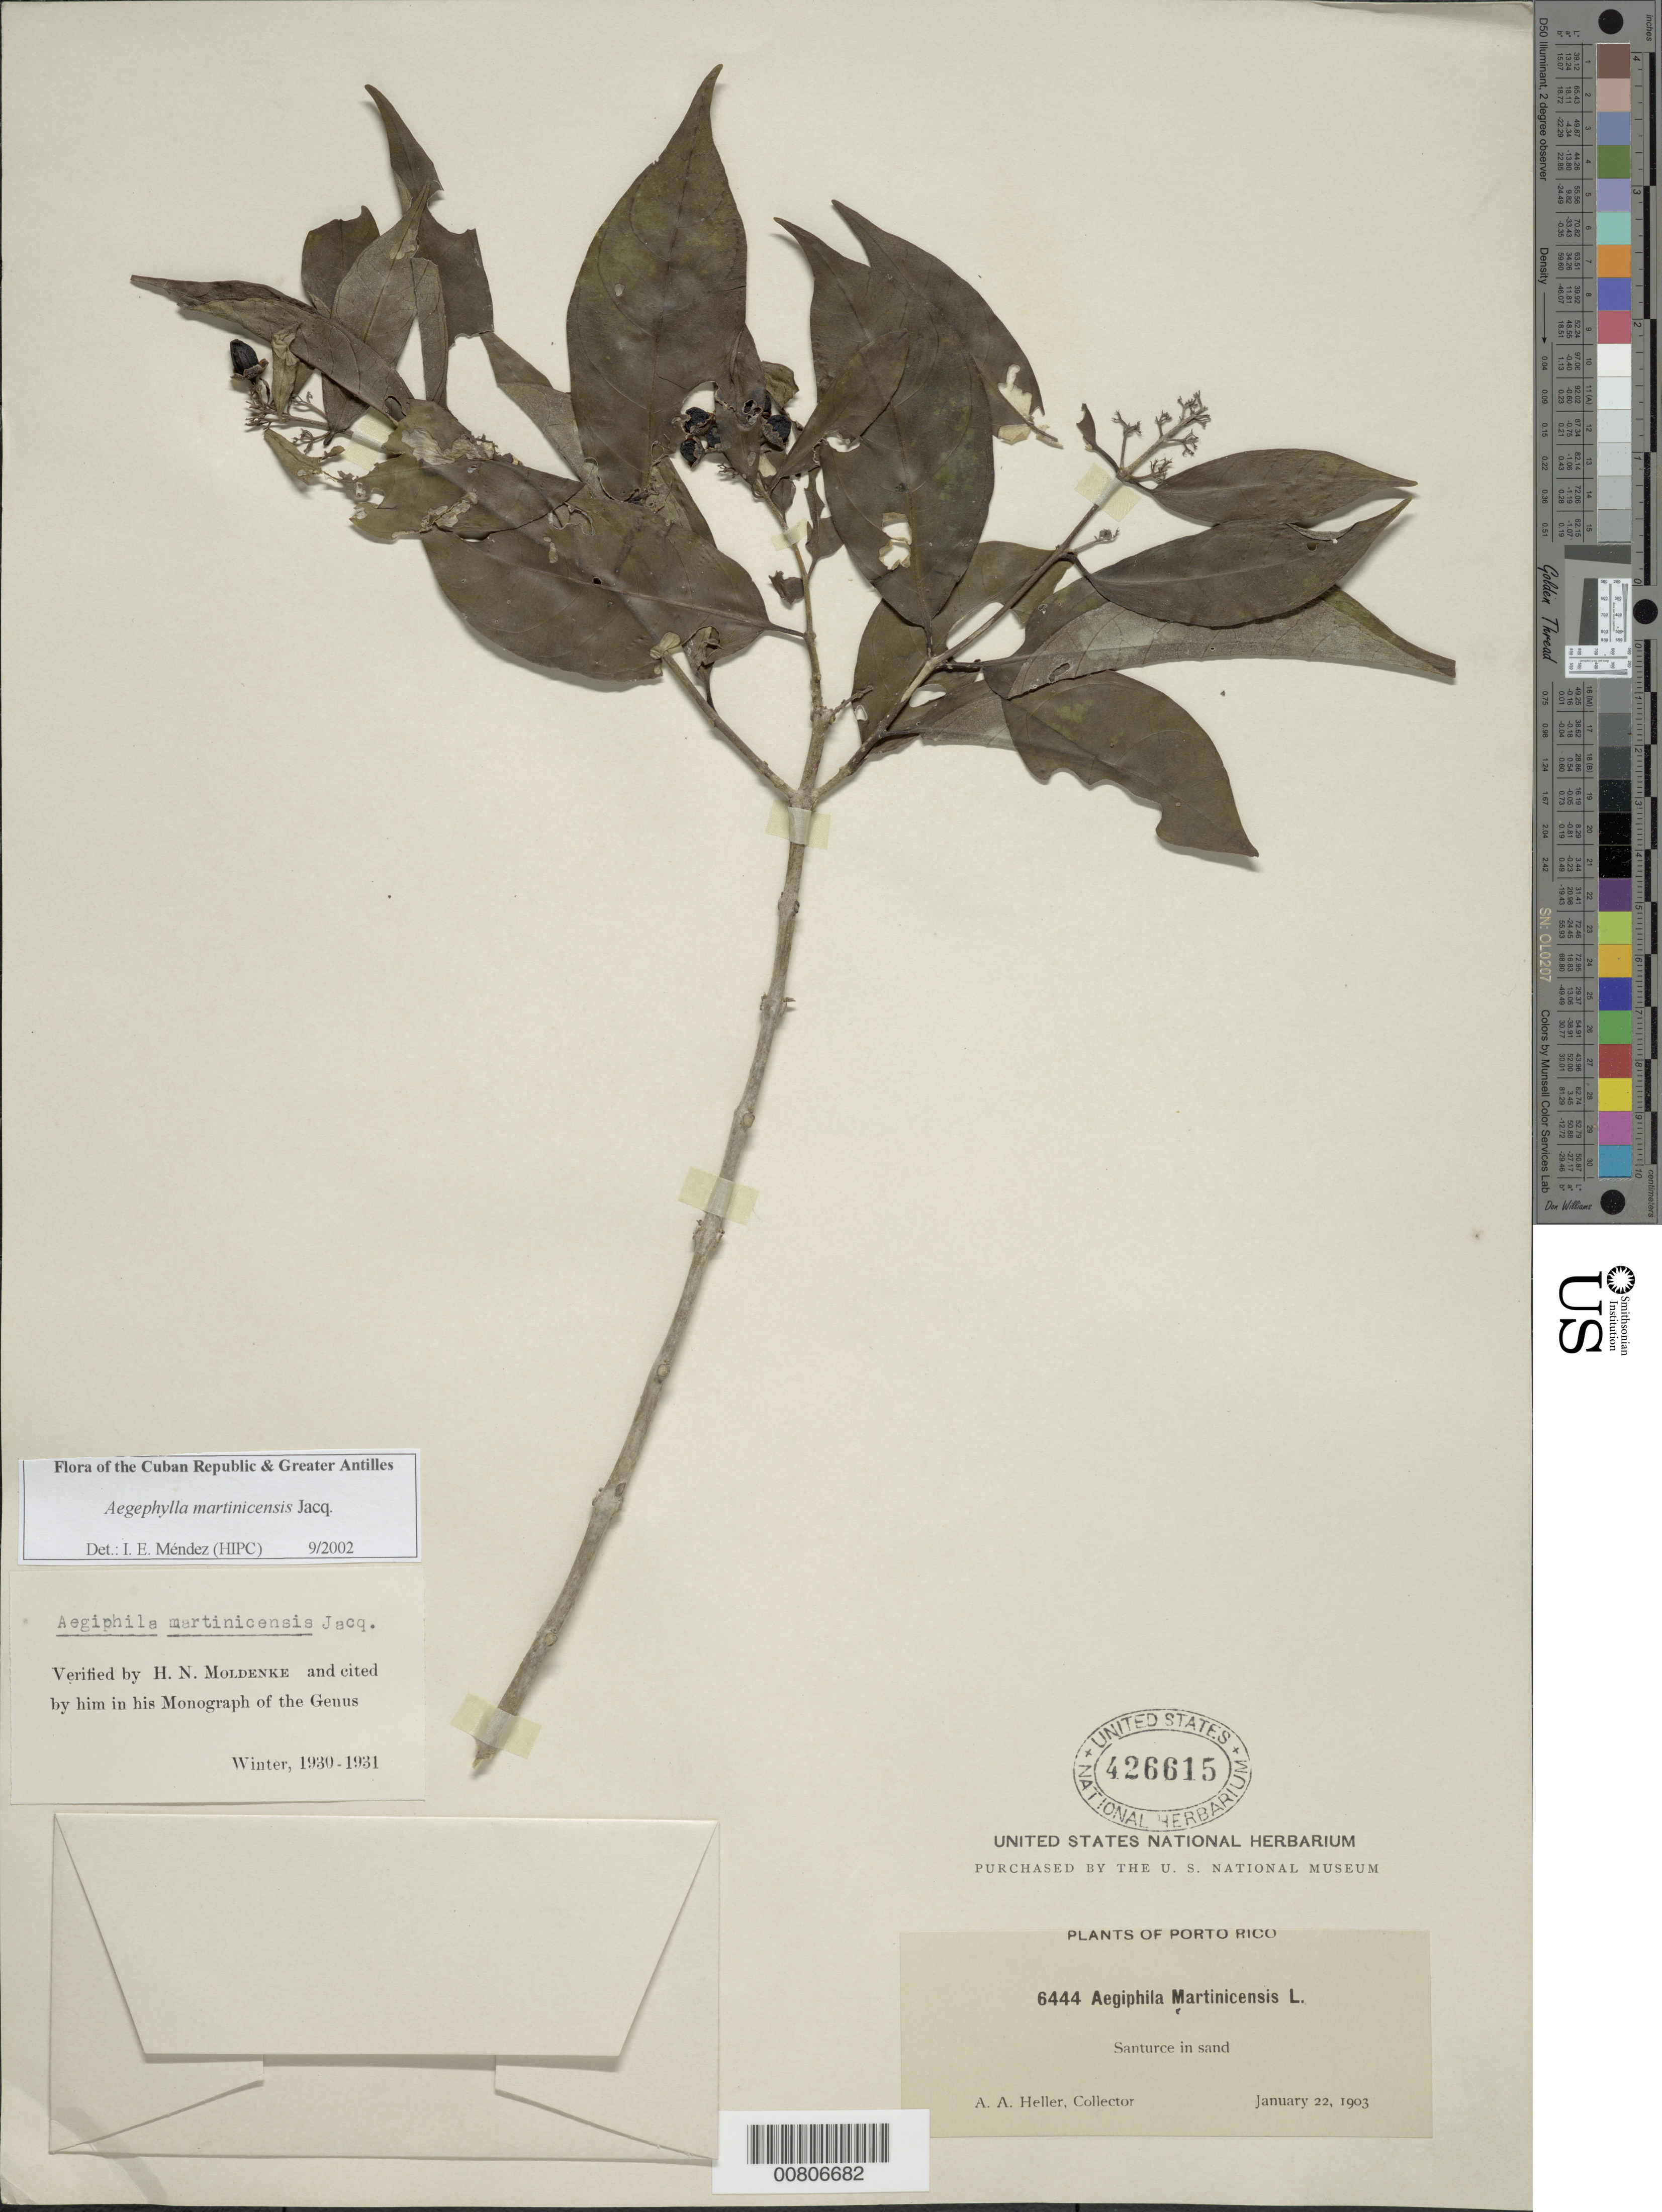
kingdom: Plantae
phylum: Tracheophyta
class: Magnoliopsida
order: Lamiales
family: Lamiaceae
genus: Aegiphila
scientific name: Aegiphila martinicensis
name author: Jacq.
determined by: Méndez, Isidro E., (HIPC)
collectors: A. A. Heller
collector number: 6444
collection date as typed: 22 Jan 1903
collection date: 1903-01-22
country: Puerto Rico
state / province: San Juan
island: Puerto Rico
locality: Santurce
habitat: In sand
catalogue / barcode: US 426615